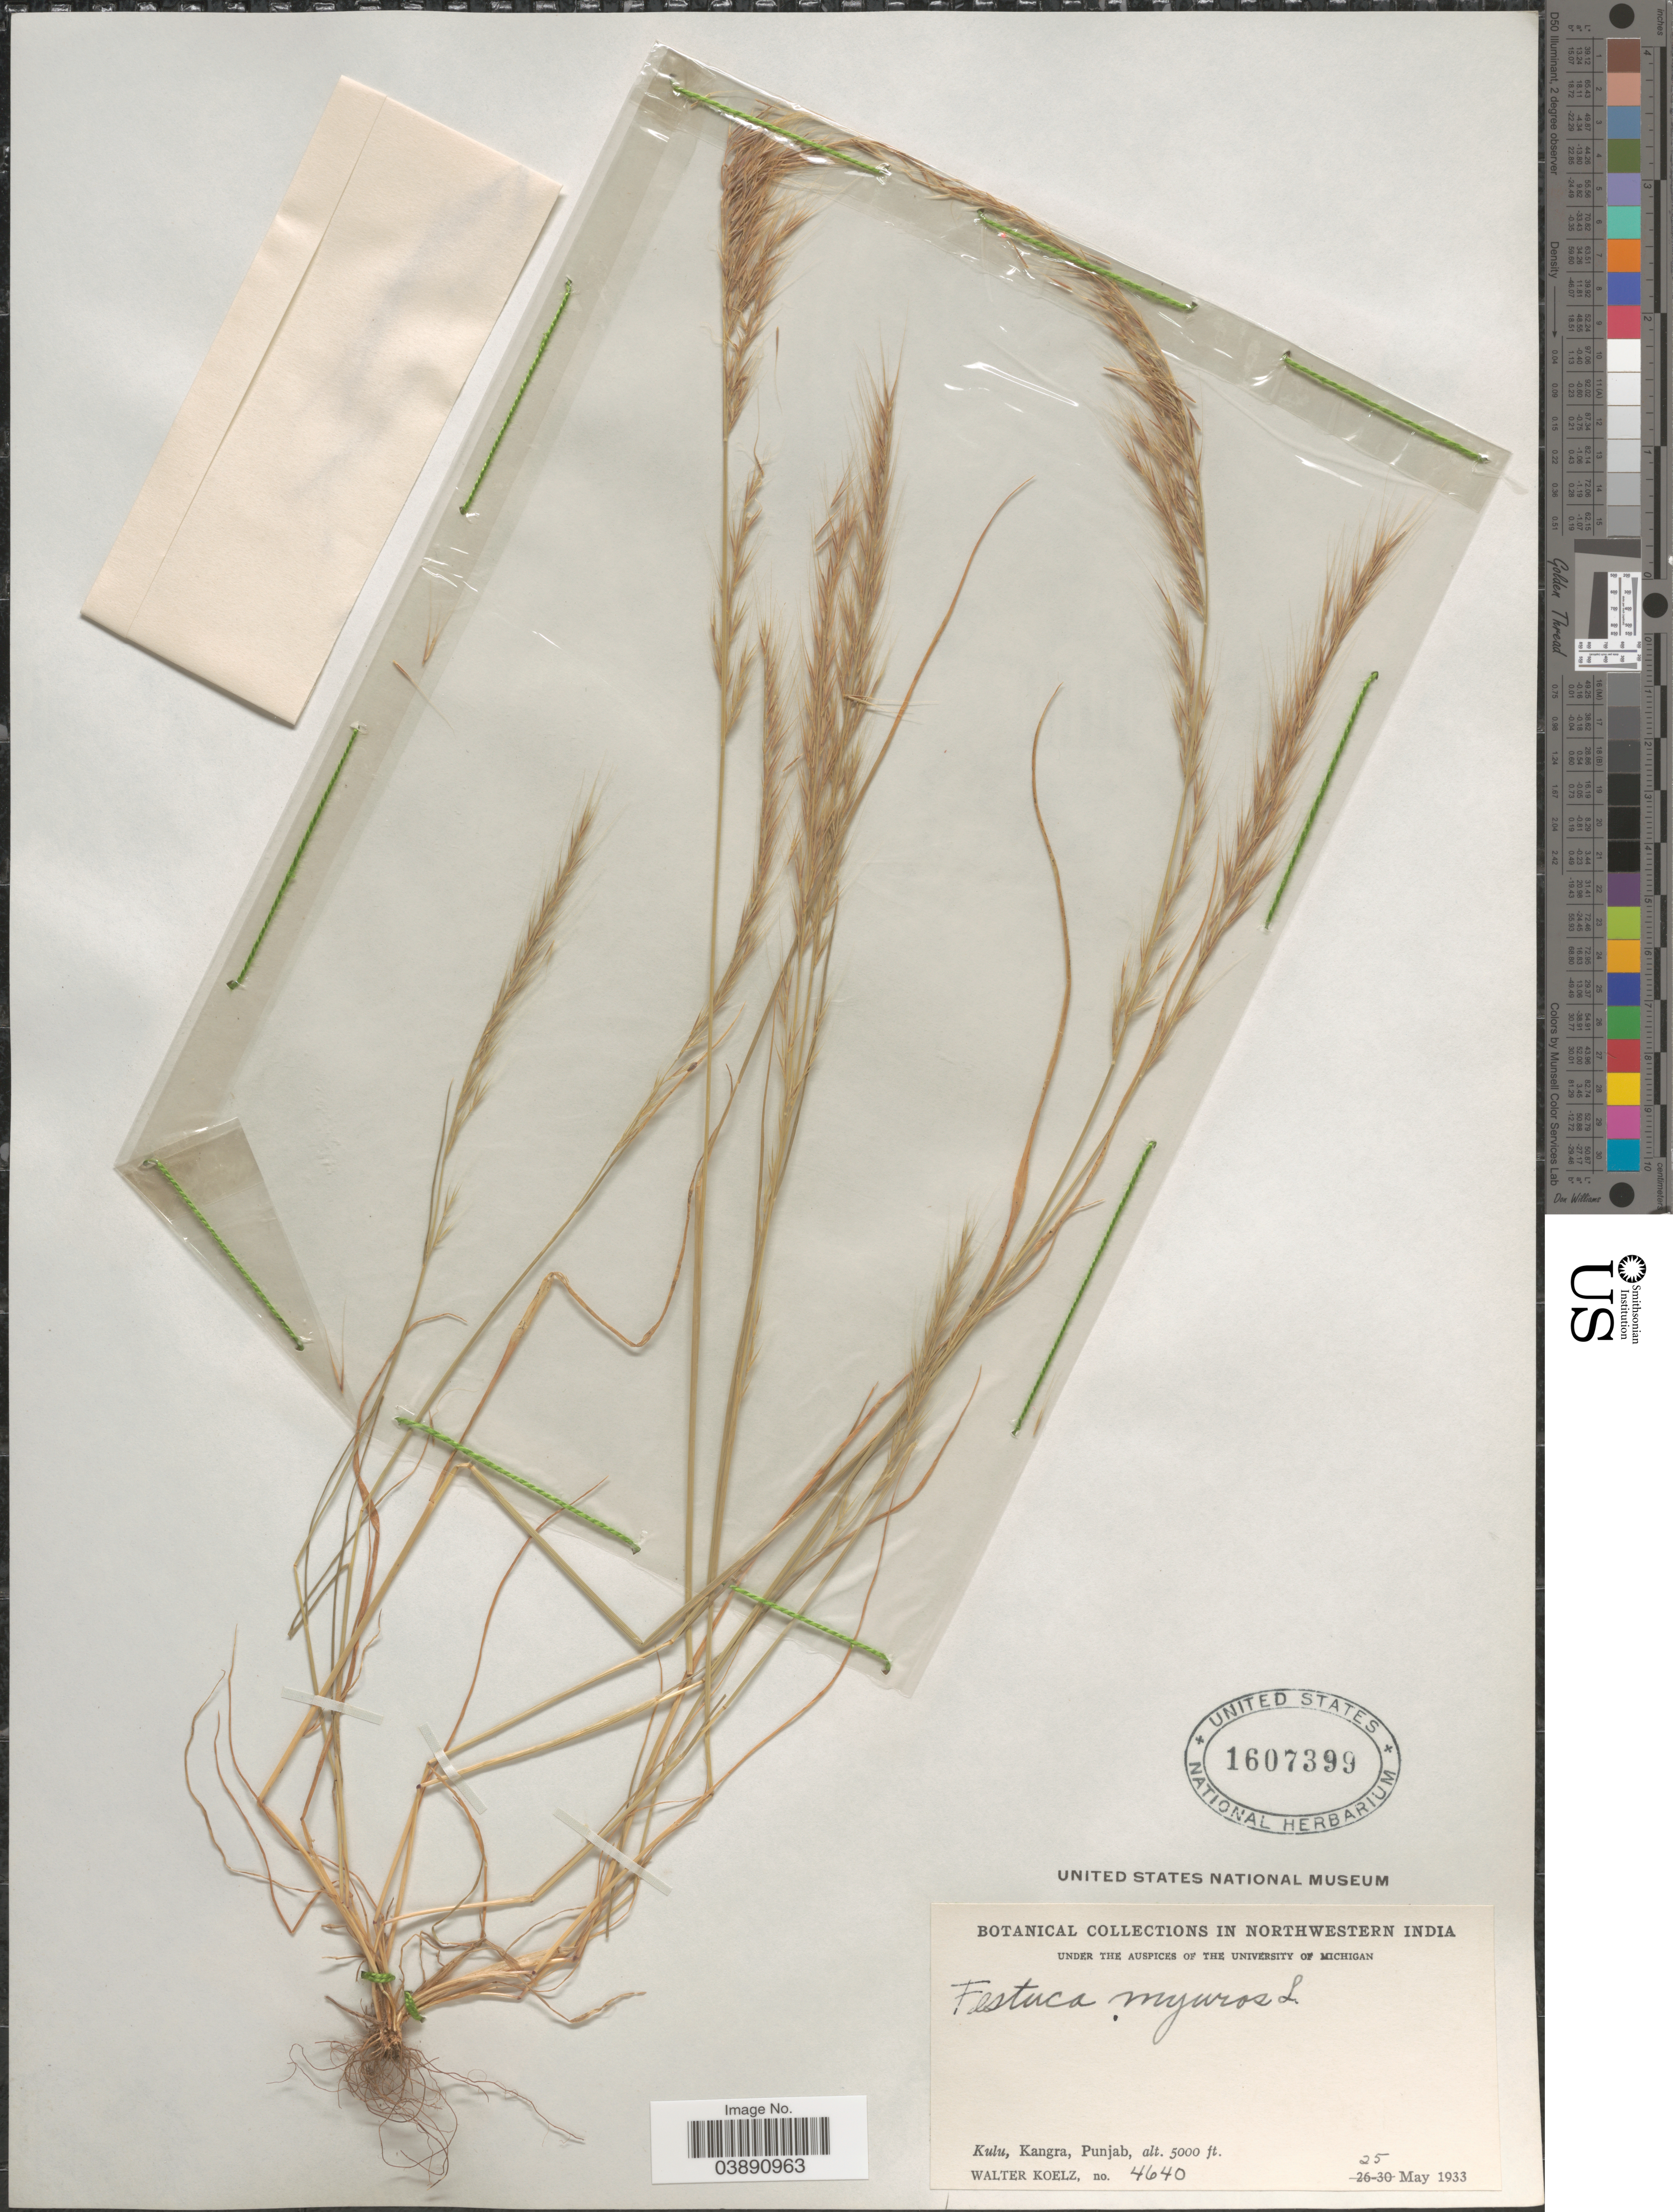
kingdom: Plantae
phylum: Tracheophyta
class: Liliopsida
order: Poales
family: Poaceae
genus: Festuca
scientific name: Festuca myuros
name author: L.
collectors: W. N. Koelz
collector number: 4640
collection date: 1933-05-25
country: India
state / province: Punjab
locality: Northwestern India. Kulu, Kangra.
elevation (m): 1524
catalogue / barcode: US 1607399